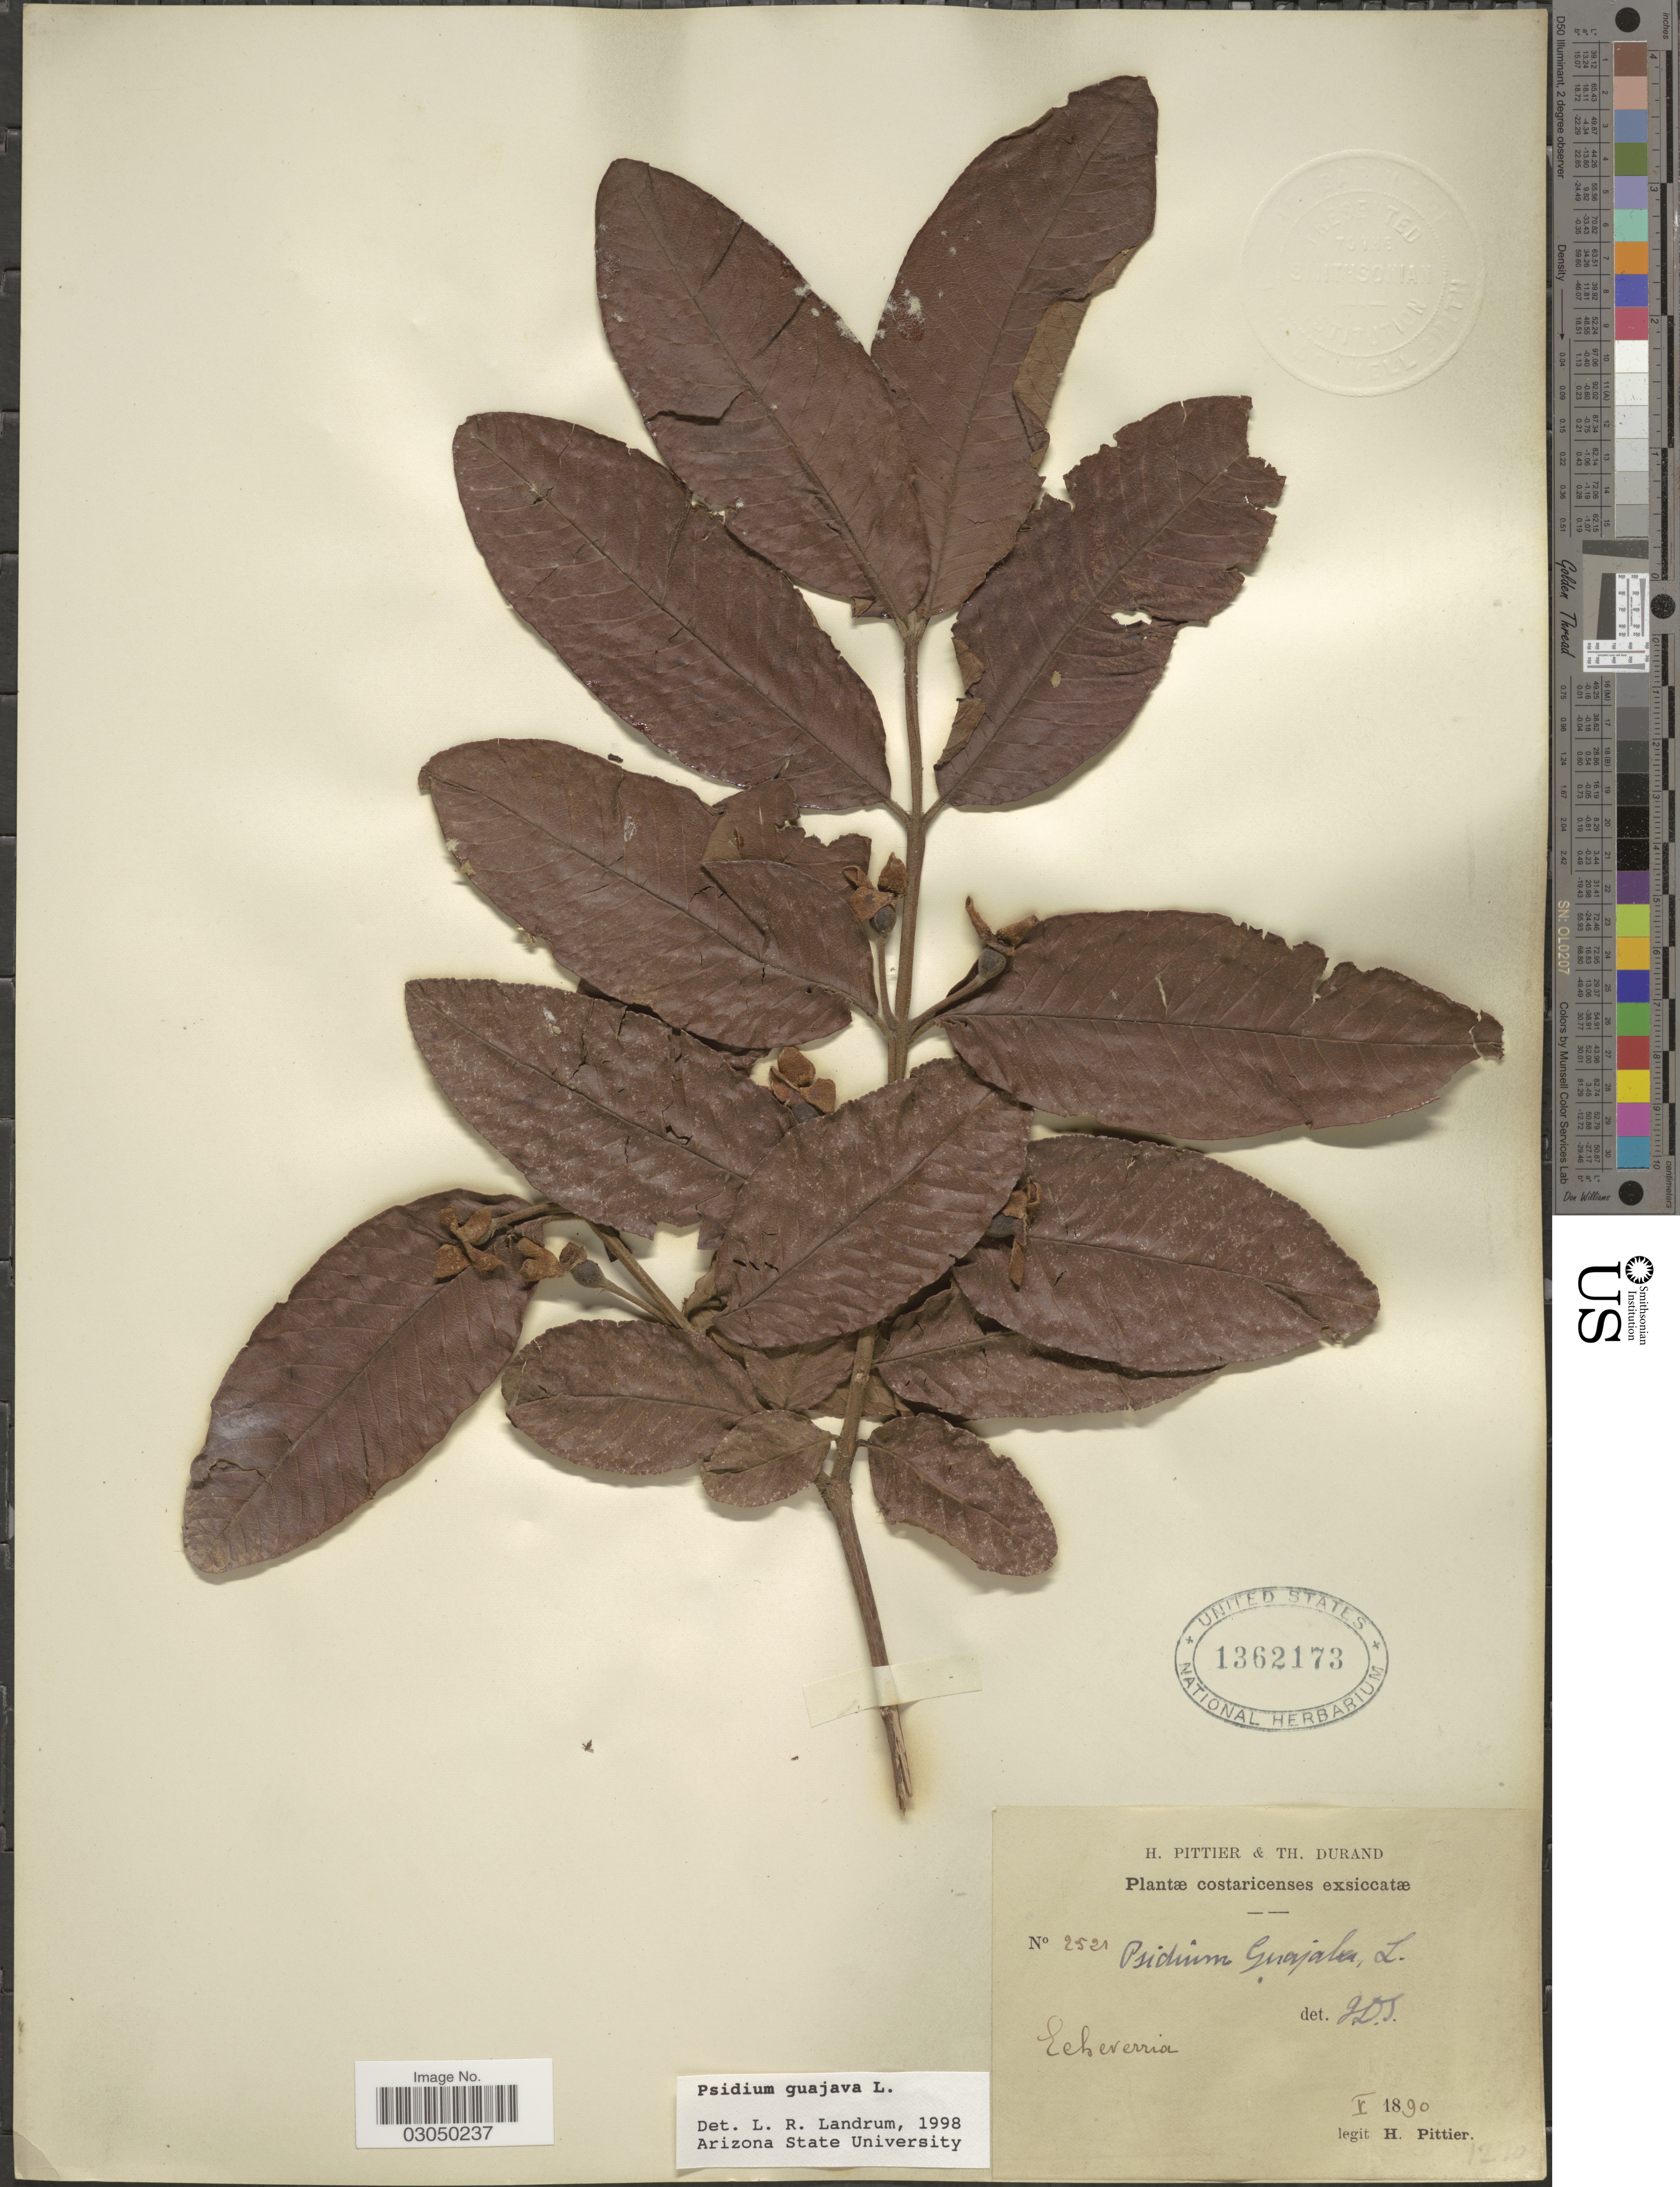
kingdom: Plantae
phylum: Tracheophyta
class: Magnoliopsida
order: Myrtales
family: Myrtaceae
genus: Psidium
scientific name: Psidium guajava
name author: L.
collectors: H. F. Pittier & T. Durand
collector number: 2521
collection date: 1890-05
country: Costa Rica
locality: Echeverria.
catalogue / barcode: US 1362173